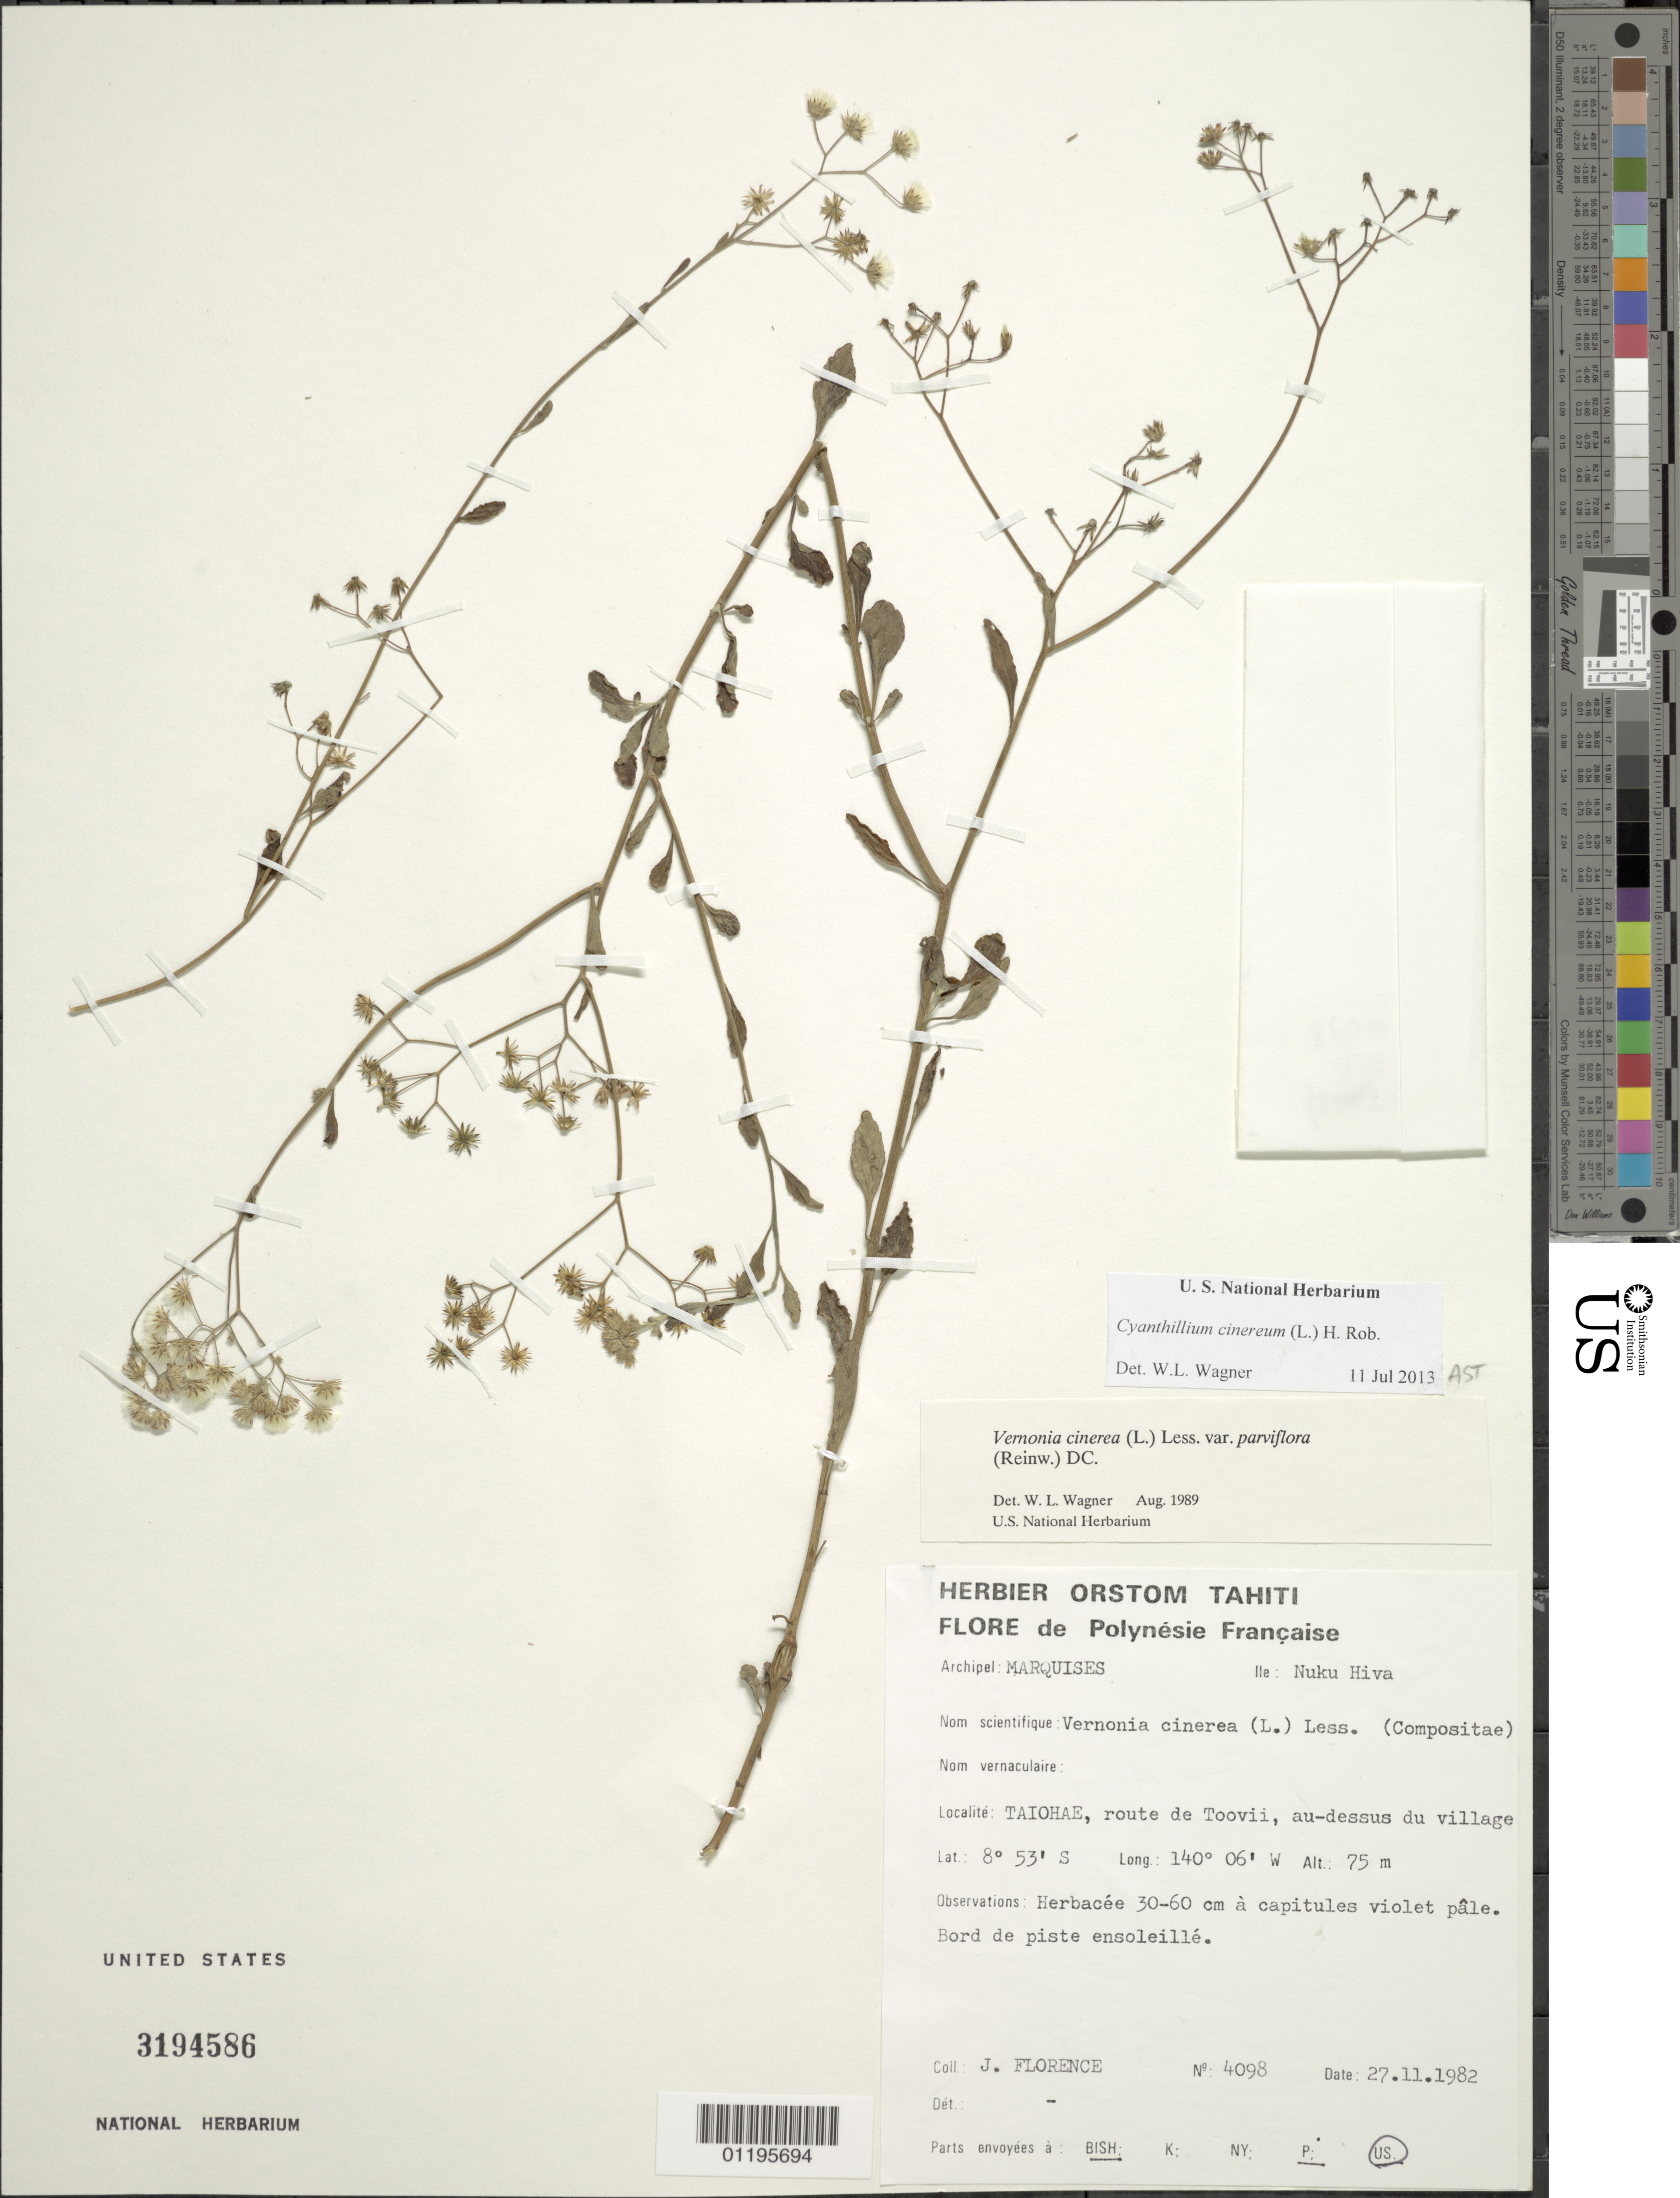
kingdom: Plantae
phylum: Tracheophyta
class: Magnoliopsida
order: Asterales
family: Asteraceae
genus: Cyanthillium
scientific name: Cyanthillium cinereum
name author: (L.) H. Rob.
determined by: Wagner, W. L., (BOT), Smithsonian Institution - National Museum of Natural History (UNITED STATES)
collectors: J. Florence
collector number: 4098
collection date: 1982-11-27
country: French Polynesia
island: Nuku Hiva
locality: Taiohae, route de Toovii, au-dessus du village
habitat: Bord de piste ensoleillé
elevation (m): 75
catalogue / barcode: US 3194586